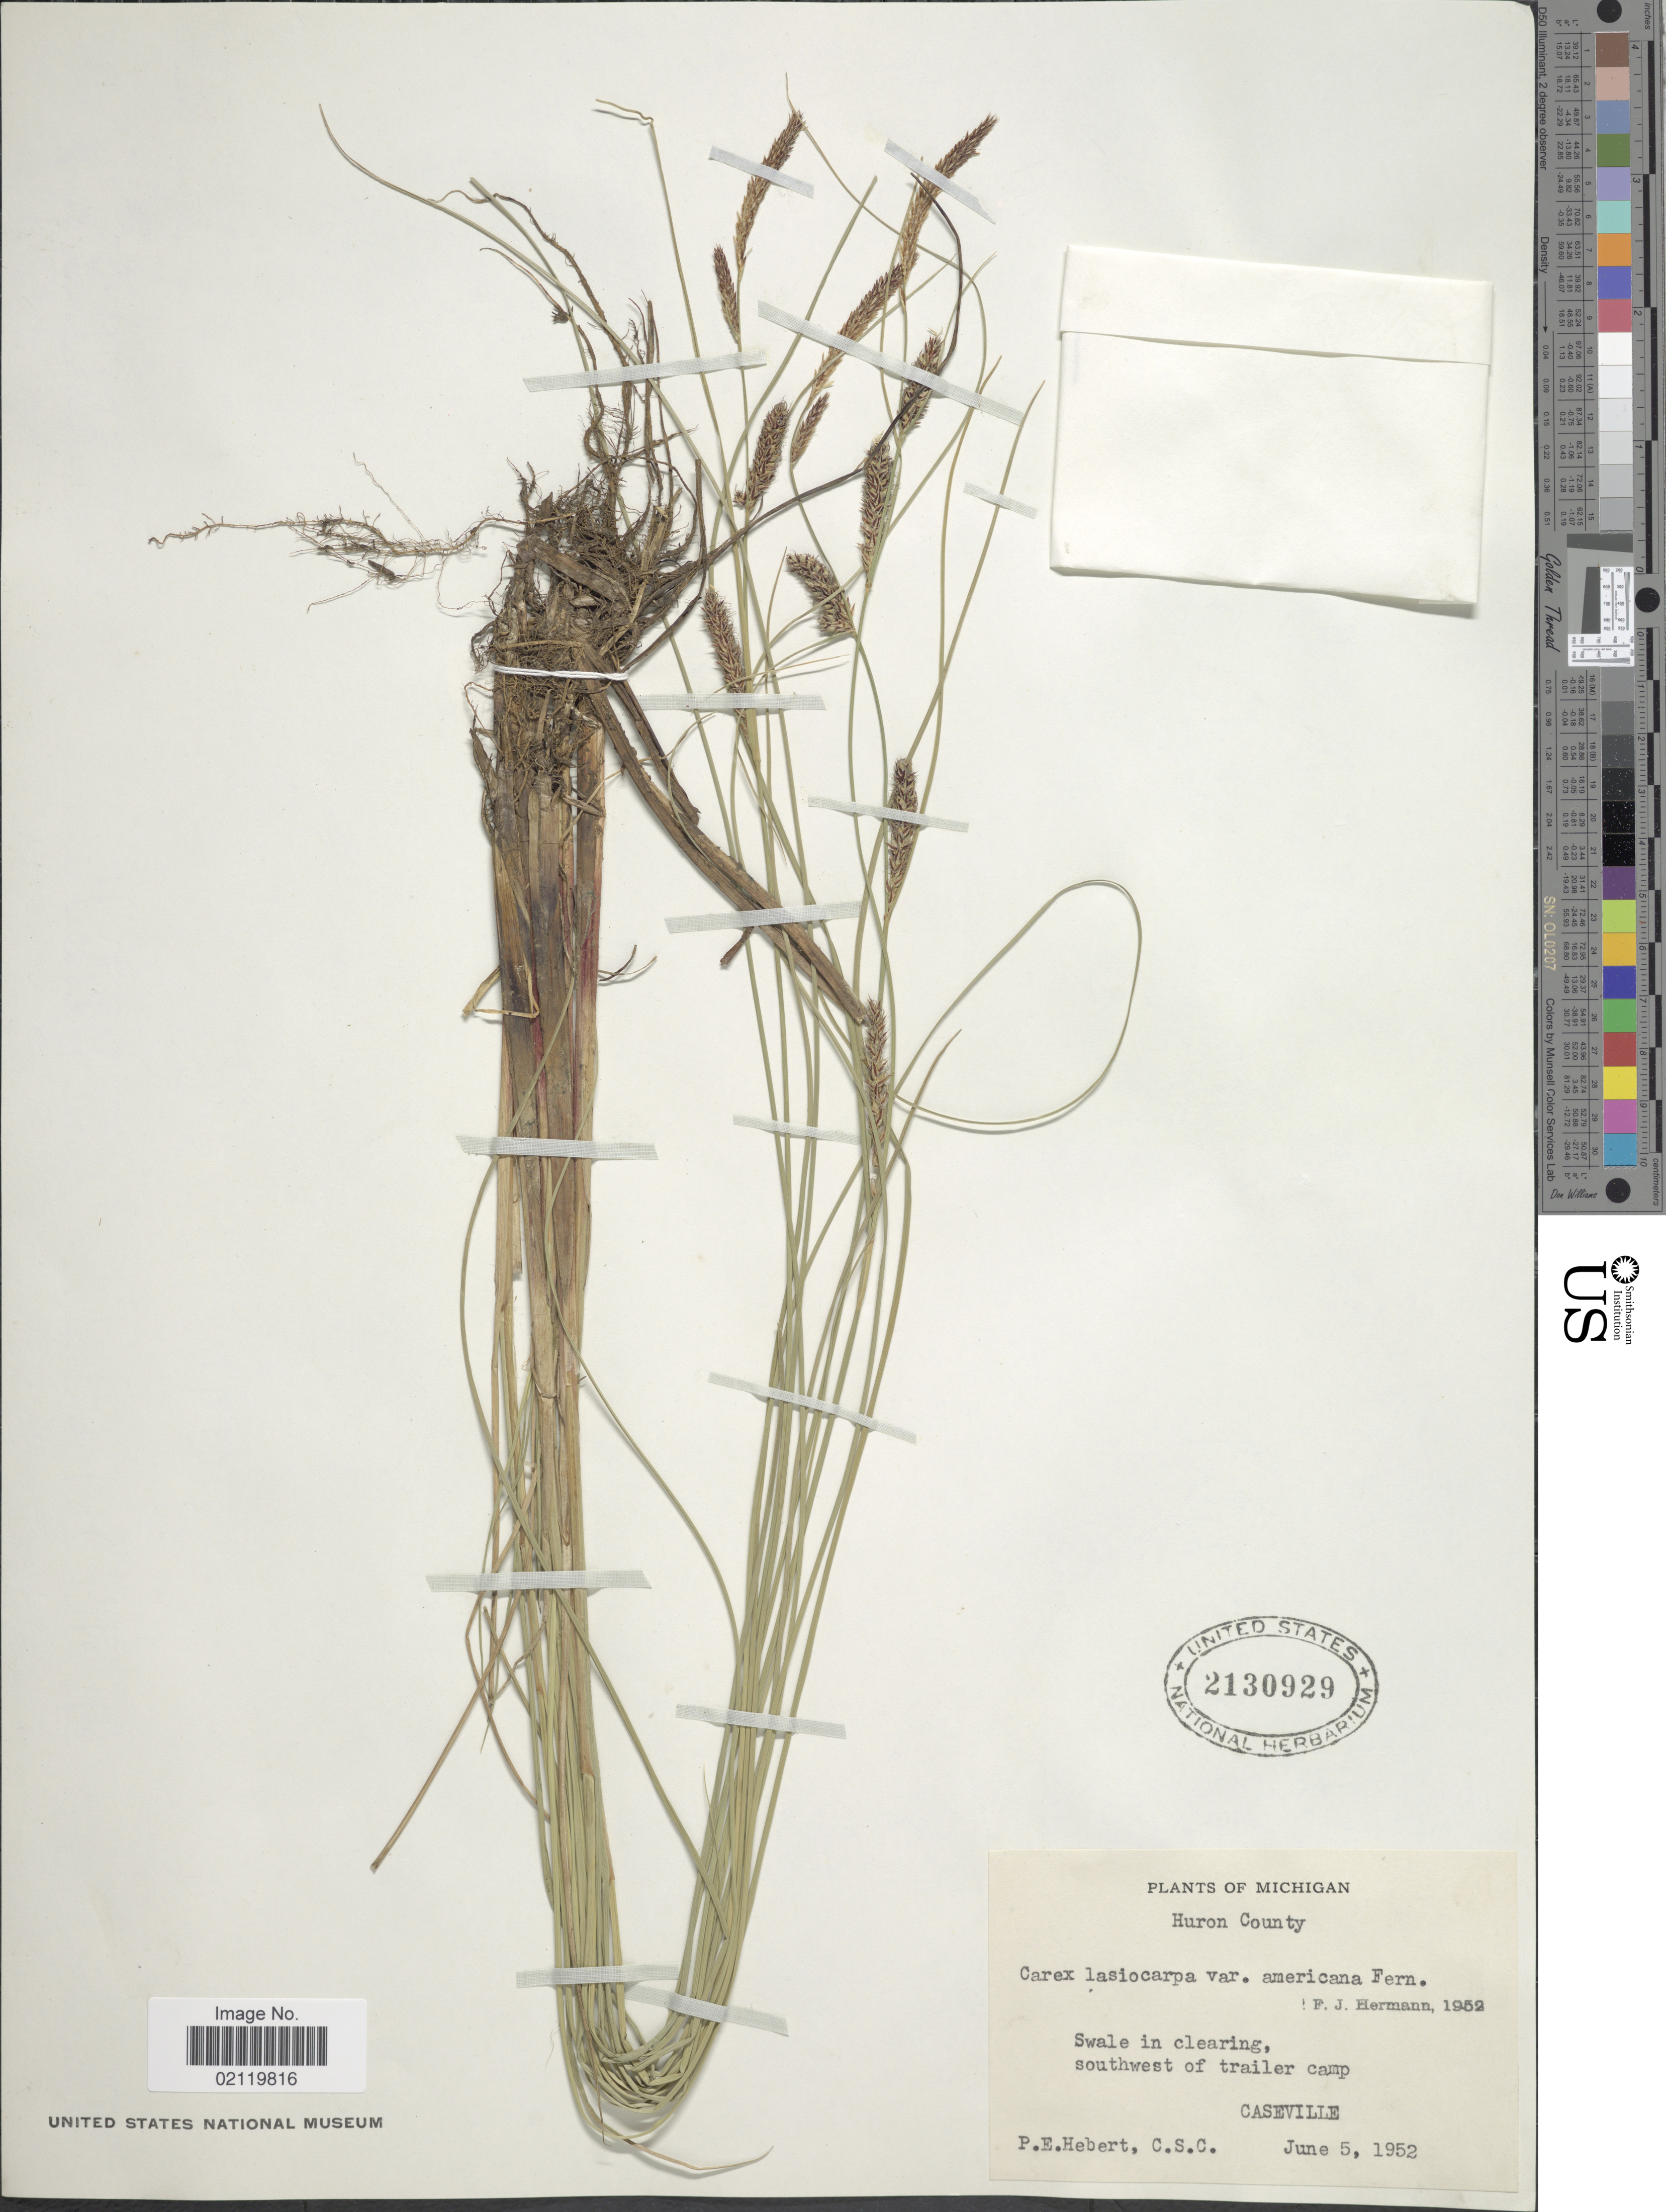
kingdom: Plantae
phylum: Tracheophyta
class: Liliopsida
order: Poales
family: Cyperaceae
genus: Carex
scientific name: Carex lasiocarpa var. americana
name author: Fernald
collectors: P. Hebert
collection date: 1952-06-05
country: United States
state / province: Michigan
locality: Huron County. Swale in clearing, south west of trailer camp. Caseville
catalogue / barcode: US 2130929